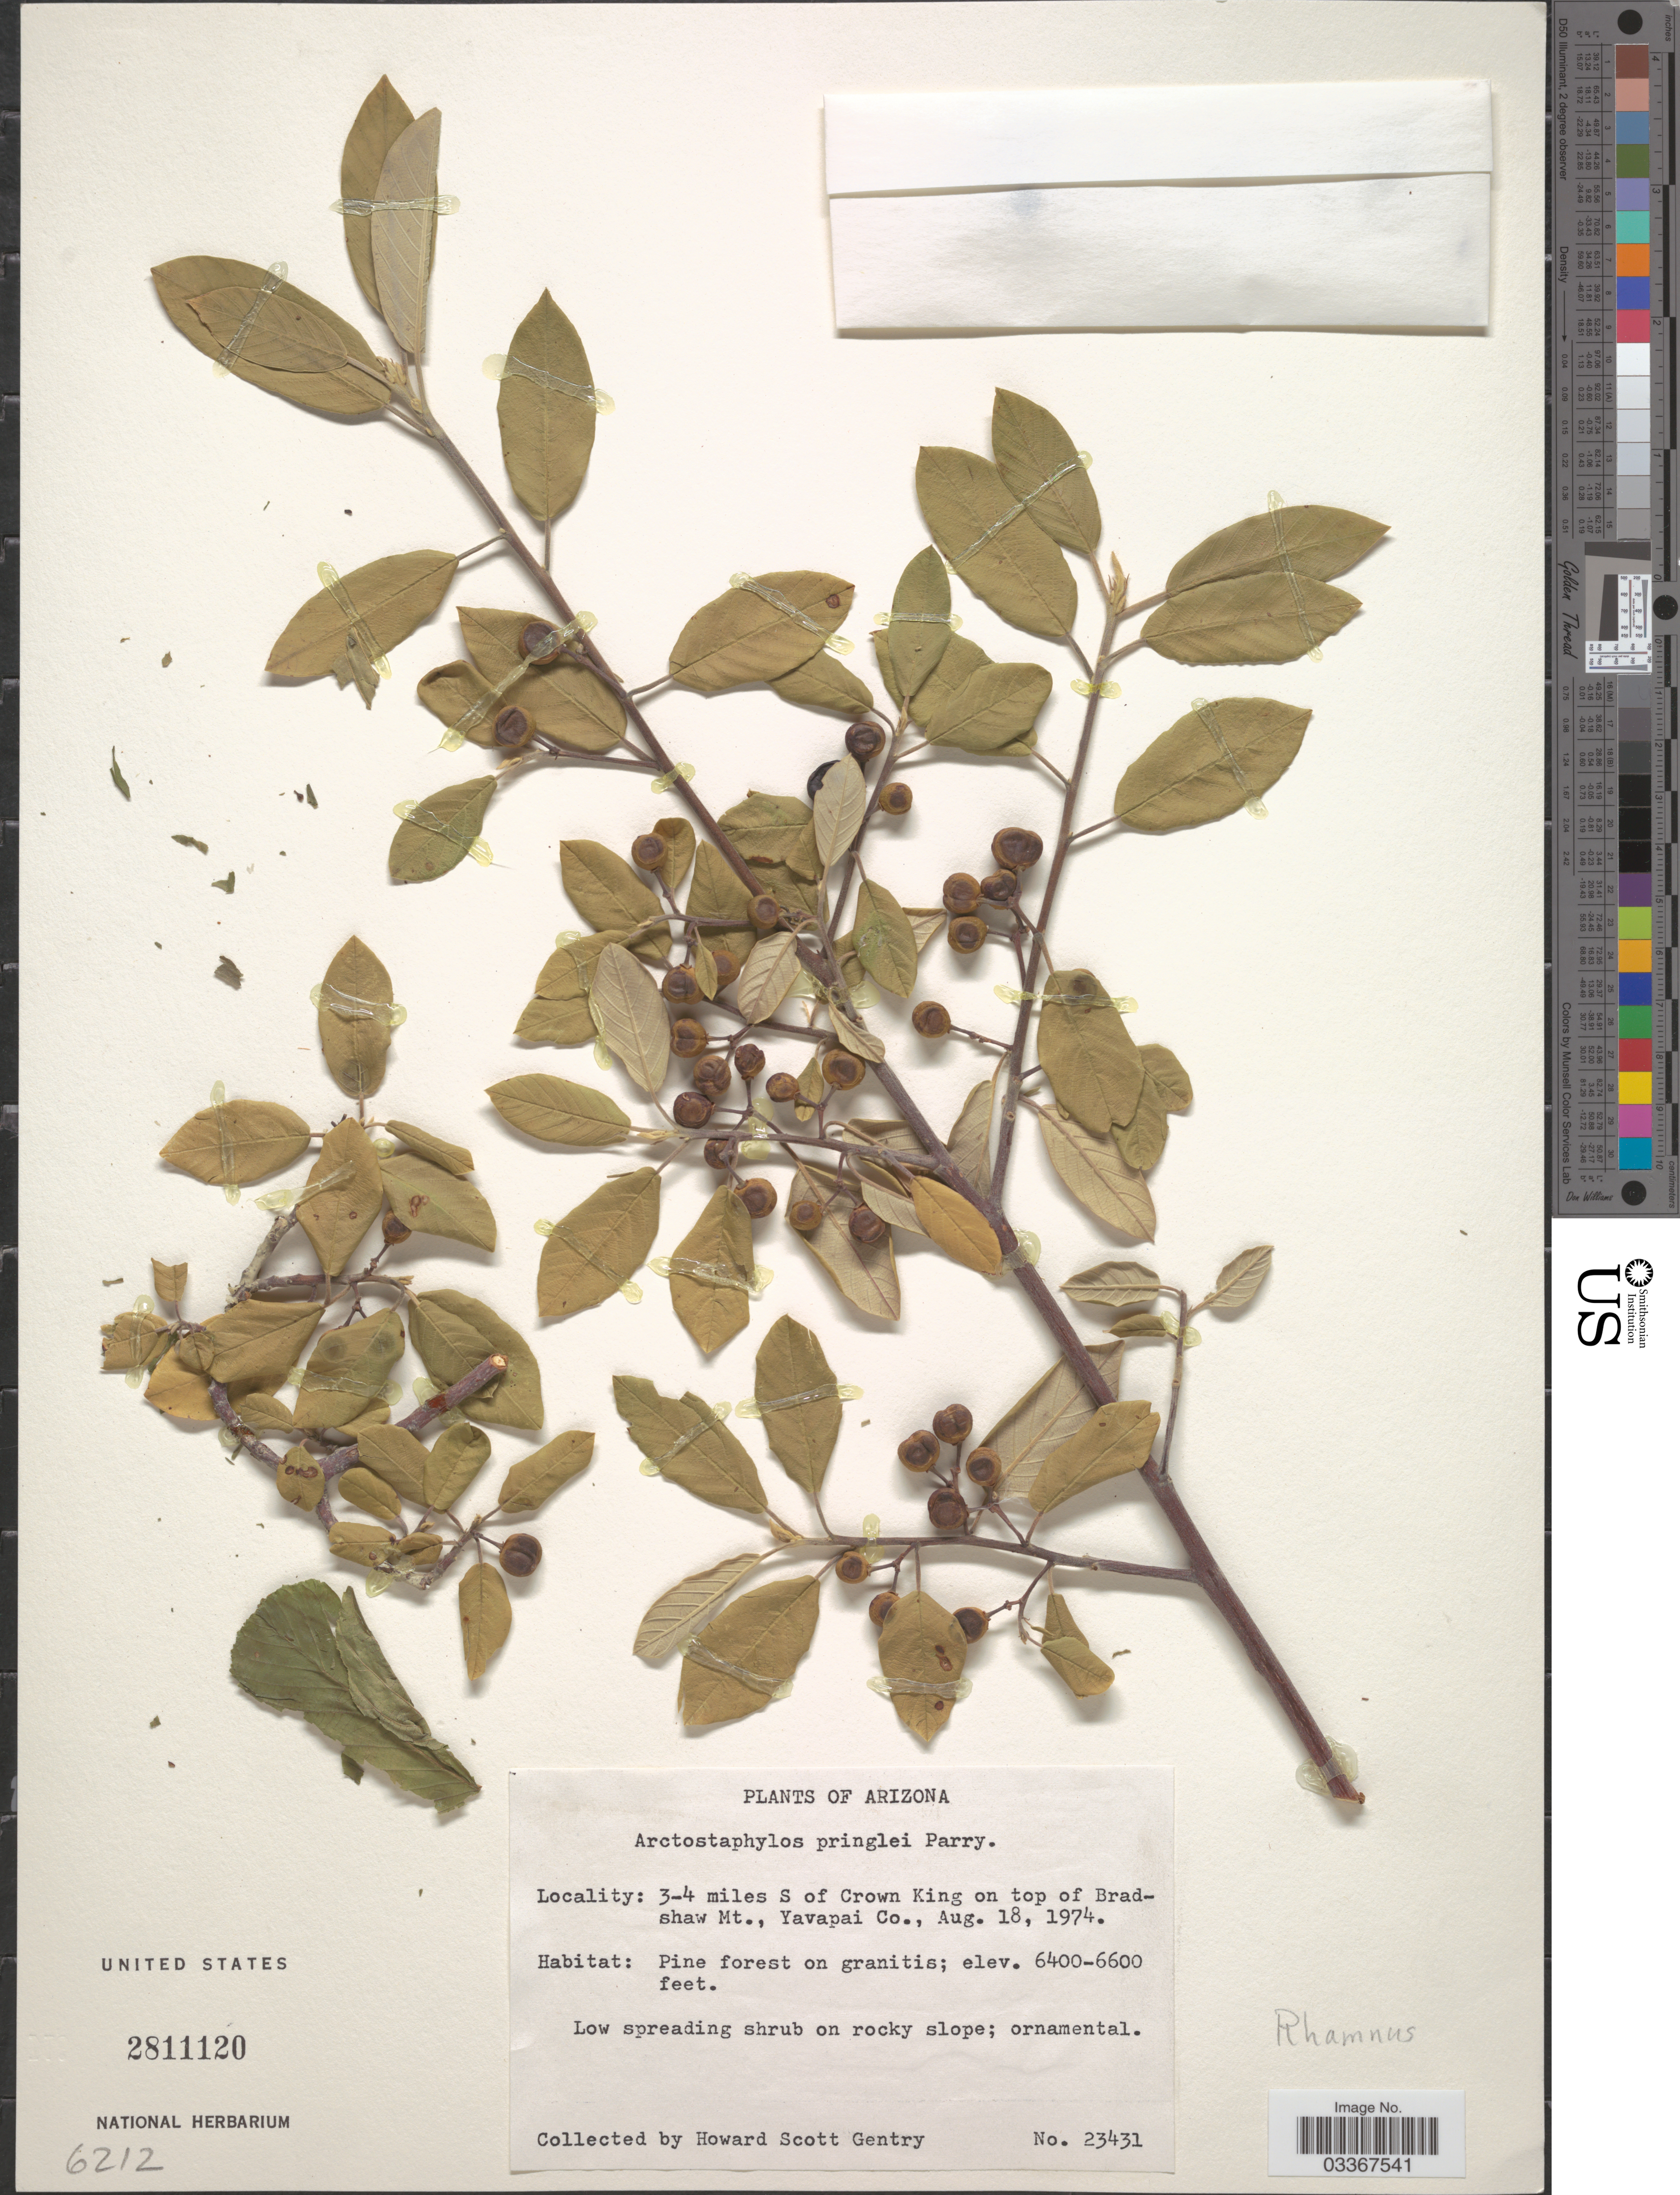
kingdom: Plantae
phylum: Tracheophyta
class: Magnoliopsida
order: Rosales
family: Rhamnaceae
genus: Frangula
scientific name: Frangula californica subsp. ursina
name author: (Greene) Kartesz & Gandhi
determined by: Strong, Mark T., (BOT), Smithsonian Institution - National Museum of Natural History (UNITED STATES)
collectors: H. S. Gentry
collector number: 23431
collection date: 1974-08-18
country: United States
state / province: Arizona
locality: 3-4 miles S of Crown King on top of Bradshaw Mt., Yavapai Co.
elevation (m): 1951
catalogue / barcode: US 2811120